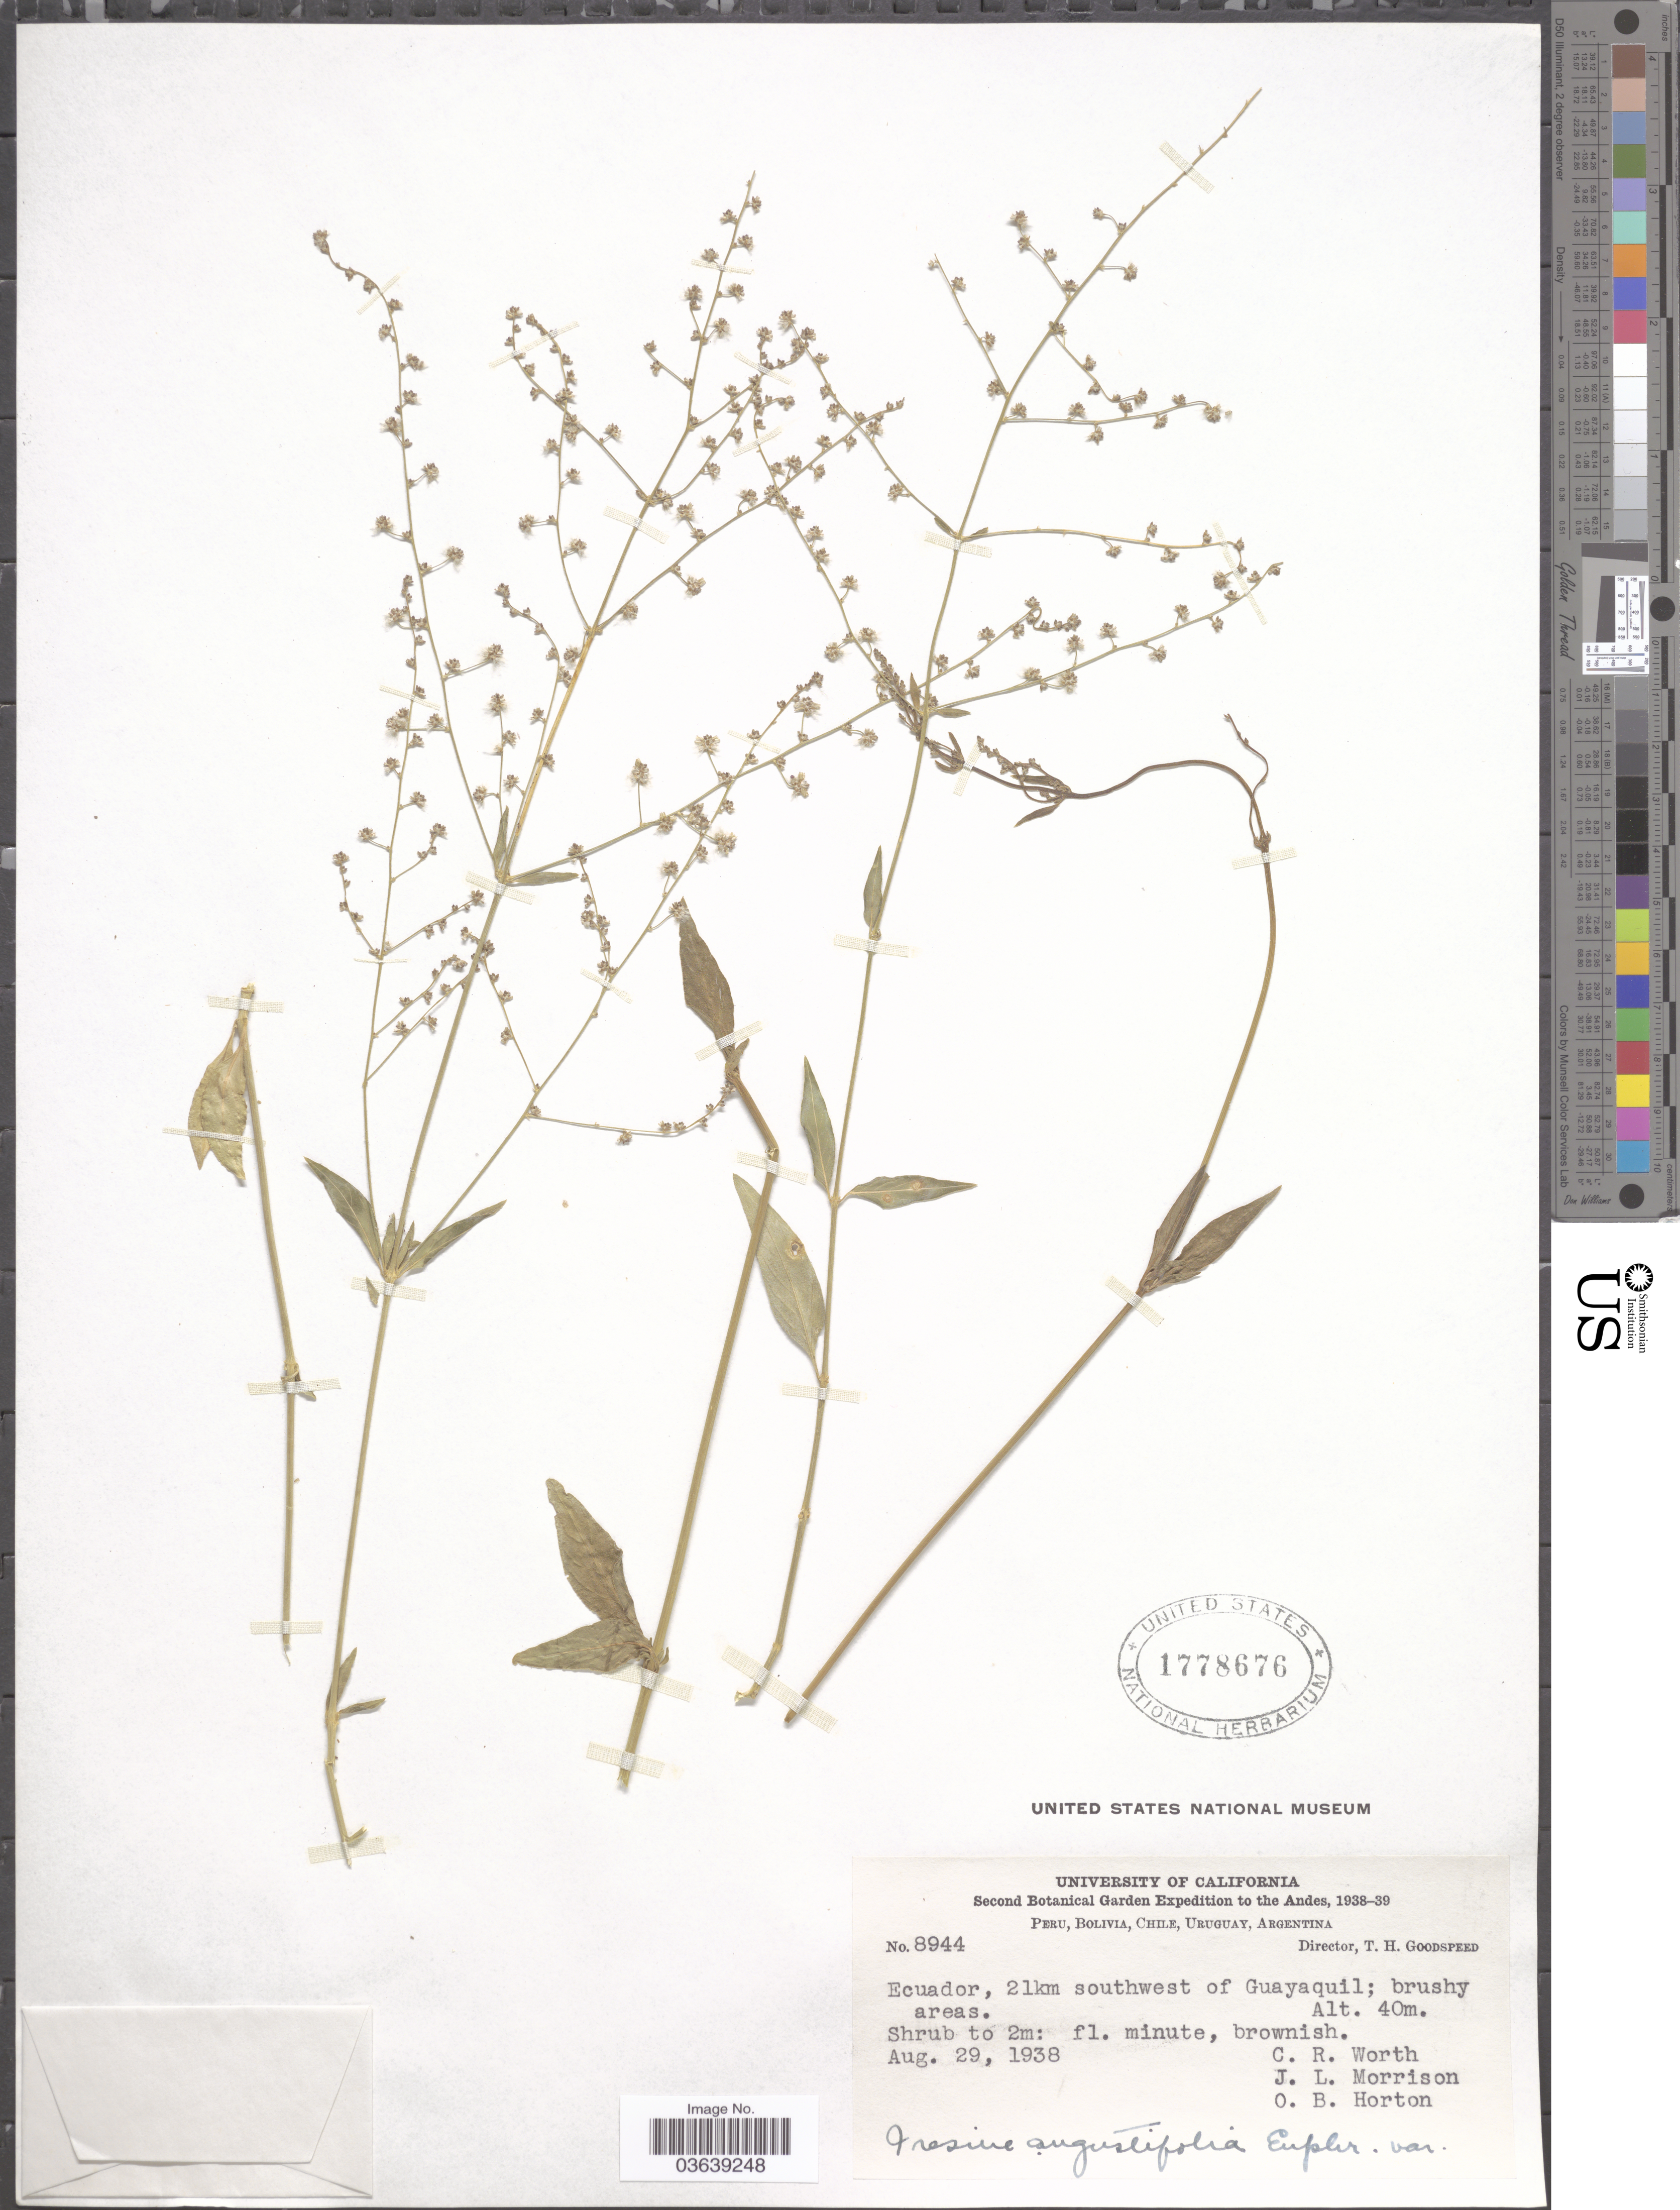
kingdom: Plantae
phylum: Tracheophyta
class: Magnoliopsida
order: Caryophyllales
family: Amaranthaceae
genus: Iresine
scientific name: Iresine angustifolia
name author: Euphrasén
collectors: C. R. Worth, J. Morrison & O. B. Horton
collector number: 8944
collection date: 1938-08-29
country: Ecuador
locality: The Andes. 21km southwest of Guayaquil.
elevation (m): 40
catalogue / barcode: US 1778676